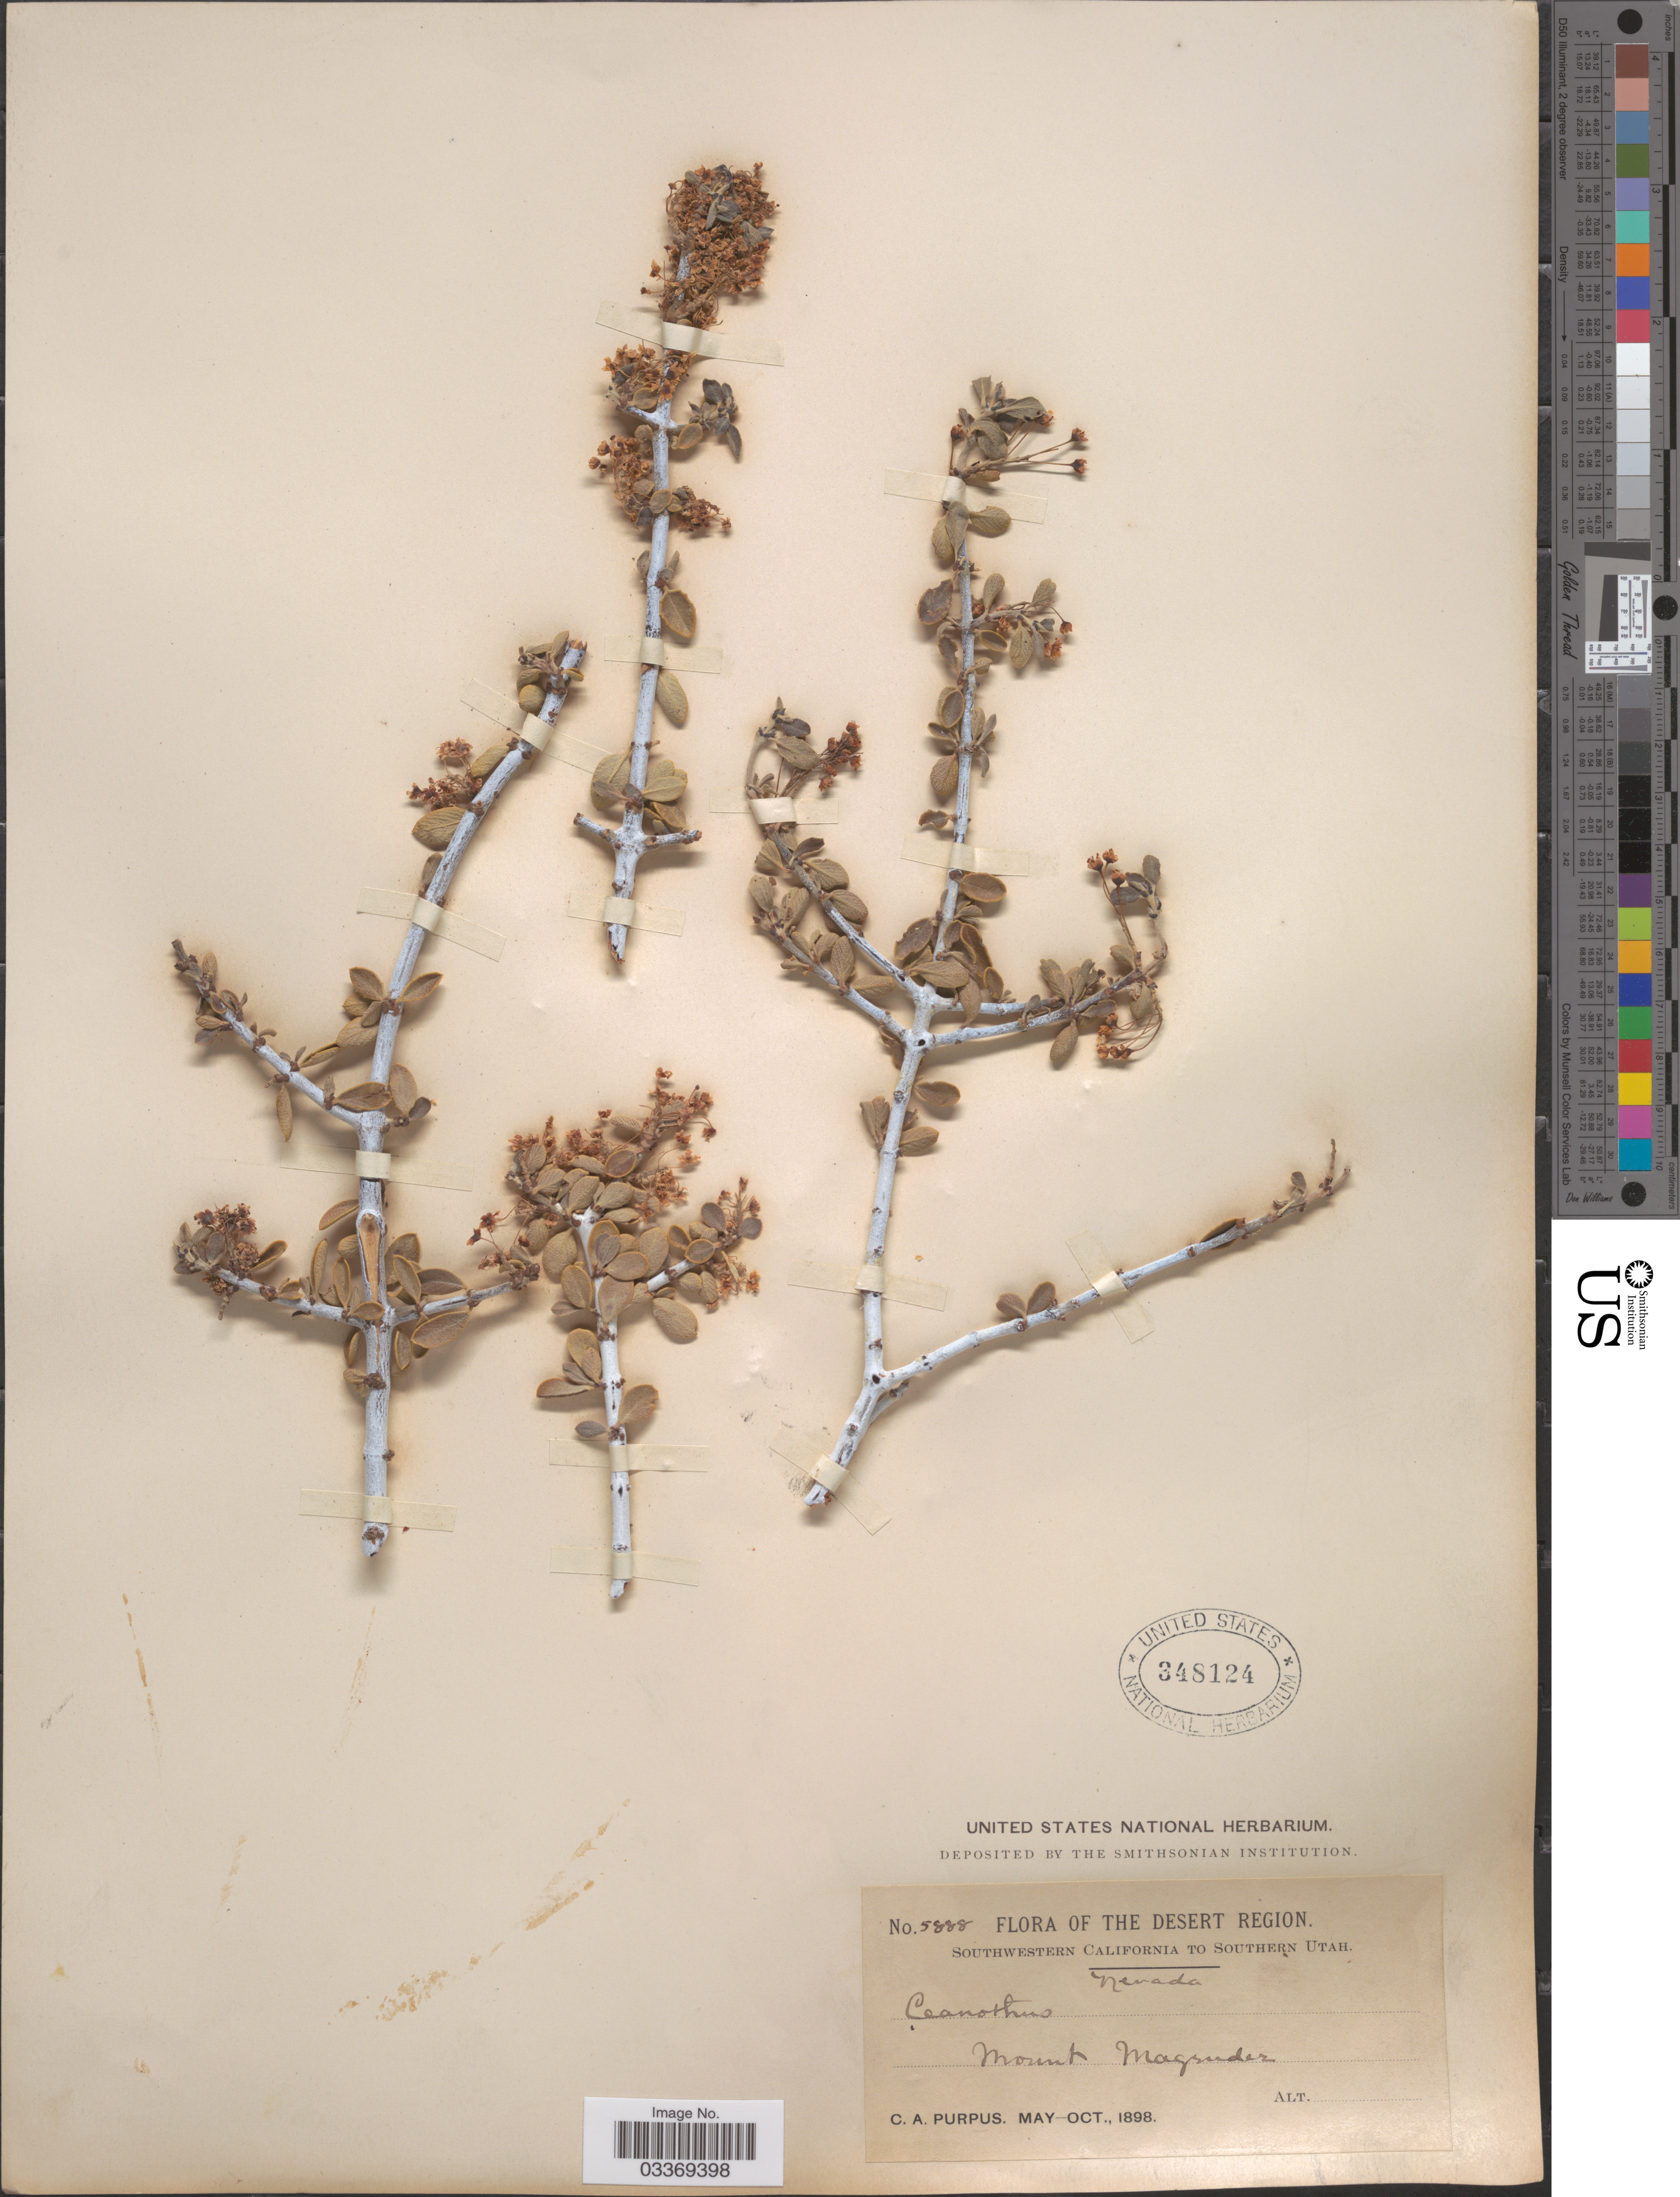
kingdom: Plantae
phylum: Tracheophyta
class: Magnoliopsida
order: Rosales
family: Rhamnaceae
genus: Ceanothus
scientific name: Ceanothus greggii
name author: A. Gray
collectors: C. A. Purpus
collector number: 5888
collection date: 1898-05/1898-10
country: United States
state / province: Nevada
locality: The Desert Region. Mount Magruder.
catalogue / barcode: US 348124